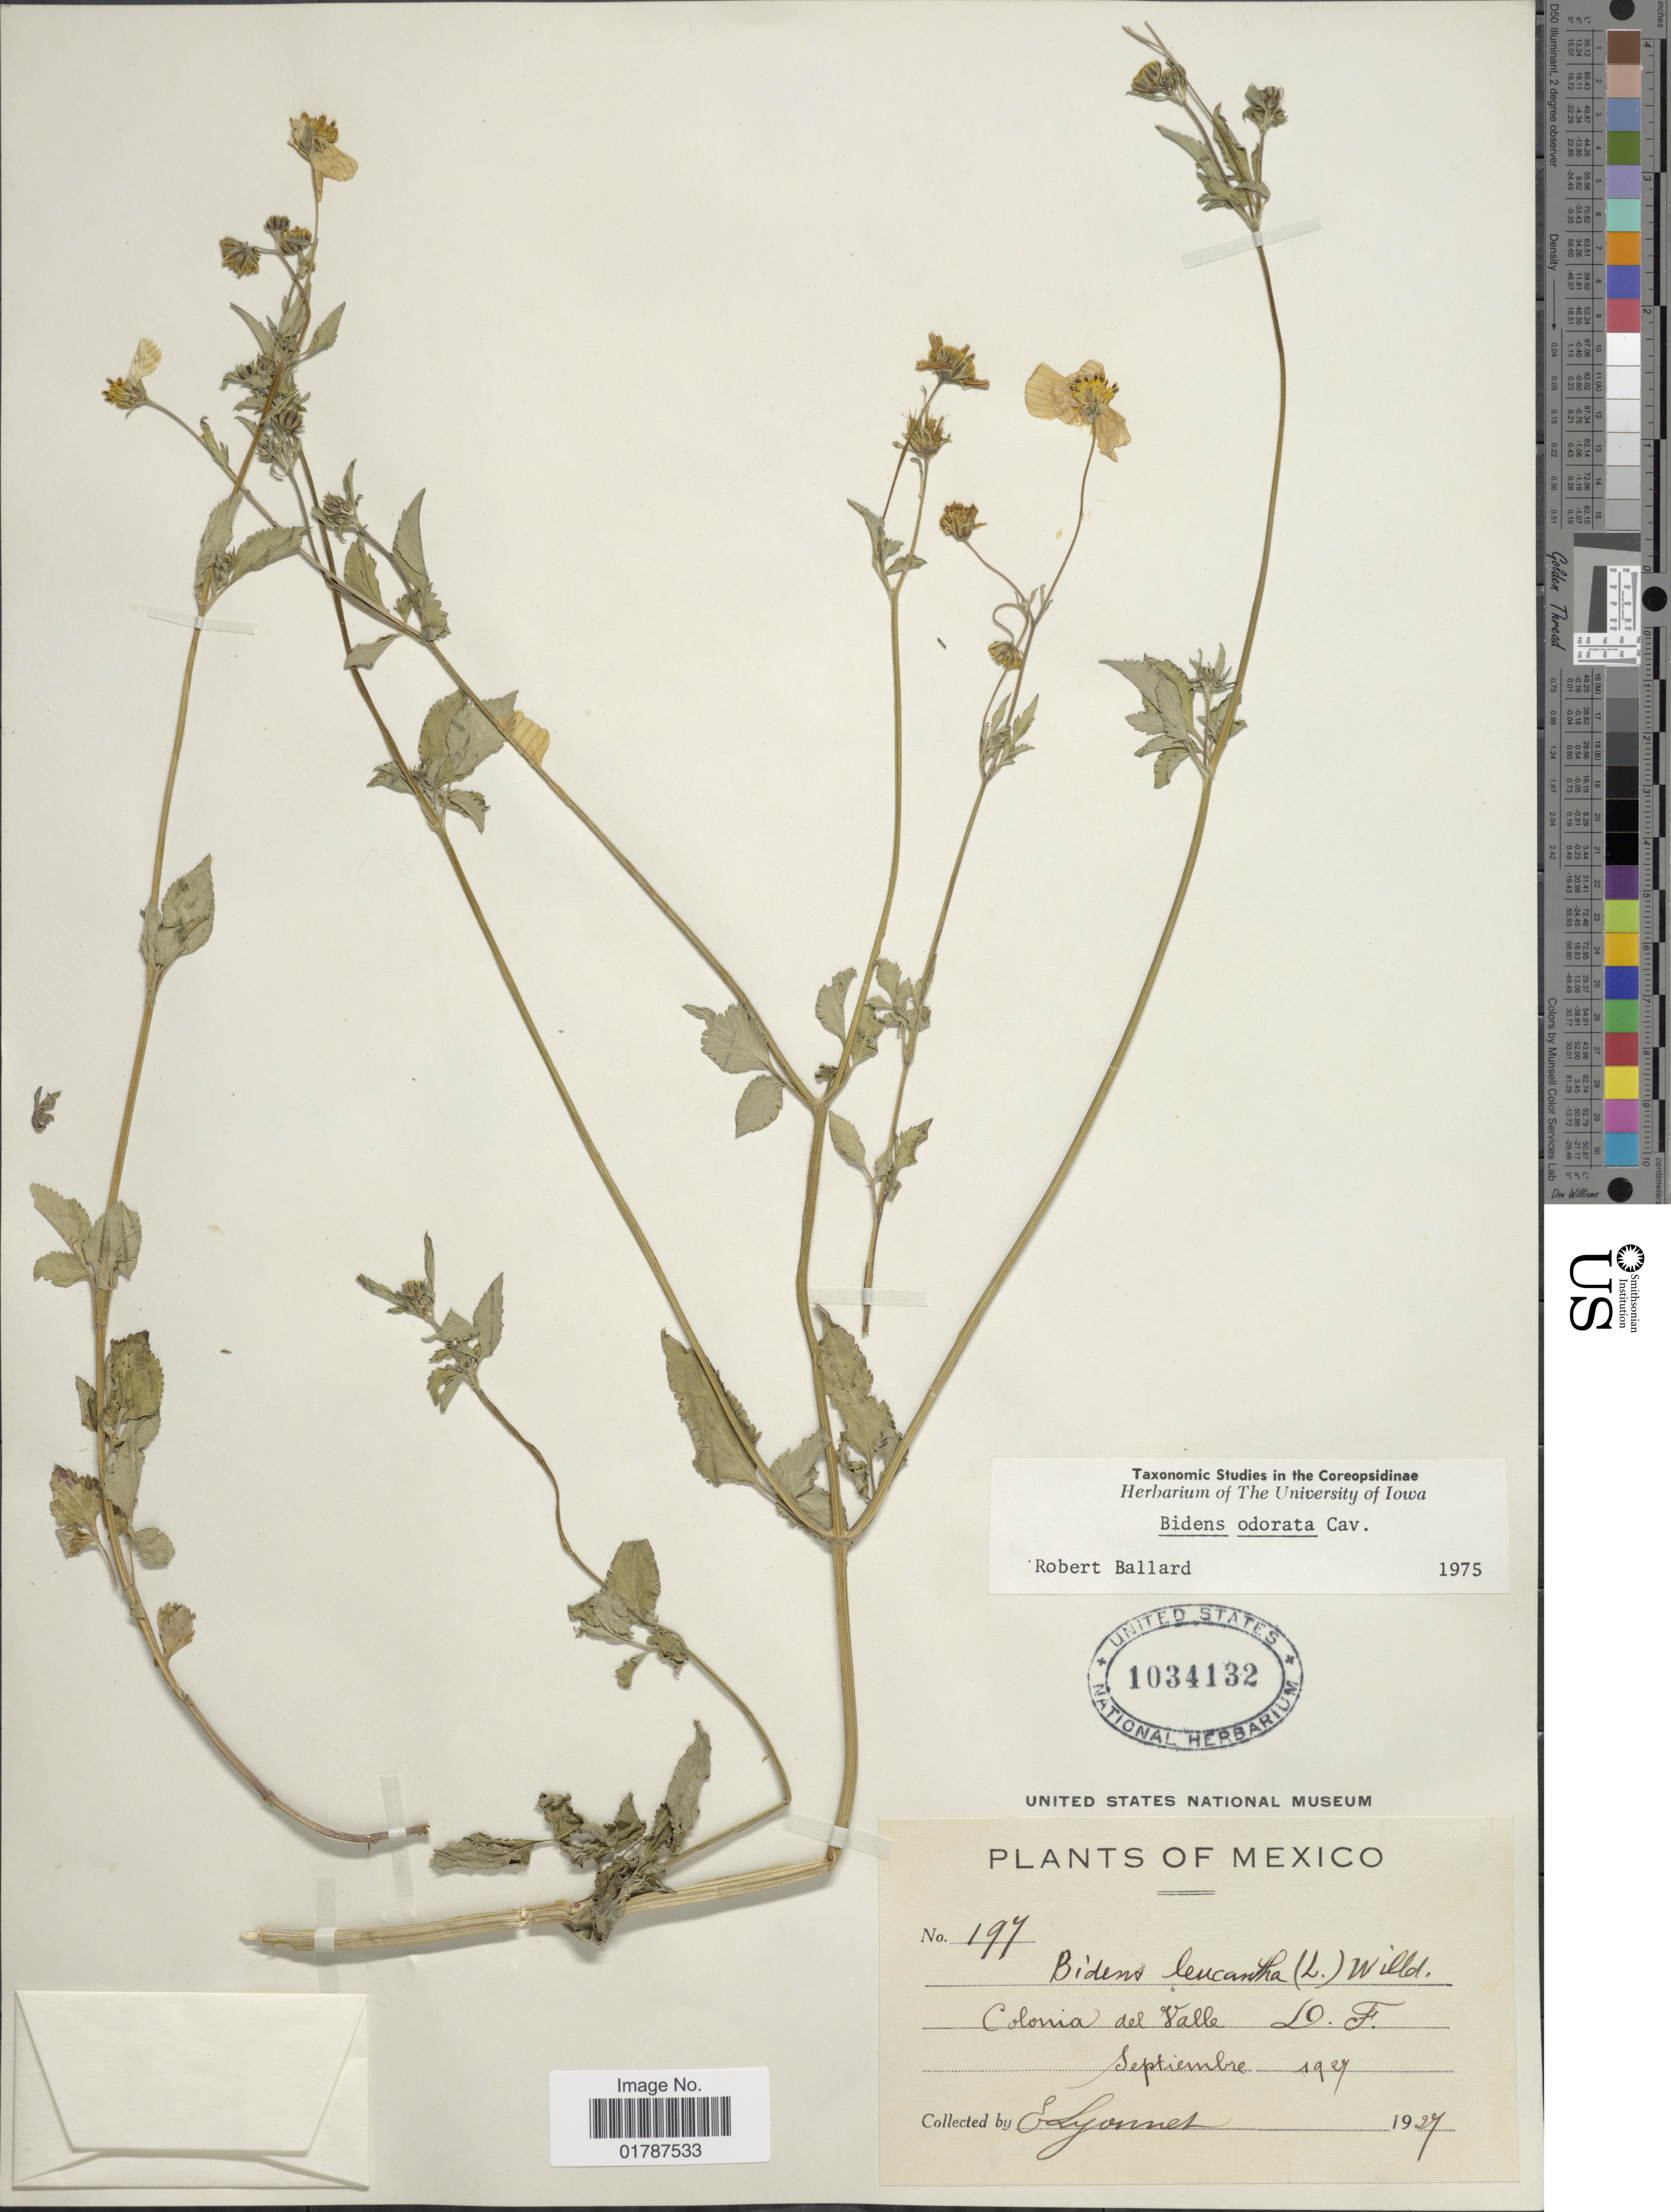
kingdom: Plantae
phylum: Tracheophyta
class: Magnoliopsida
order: Asterales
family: Asteraceae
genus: Bidens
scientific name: Bidens odorata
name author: Cav.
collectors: E. Lyonnet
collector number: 197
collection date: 1927-09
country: Mexico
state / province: Distrito Federal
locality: Colonia del Valle, D. F.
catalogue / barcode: US 1034132